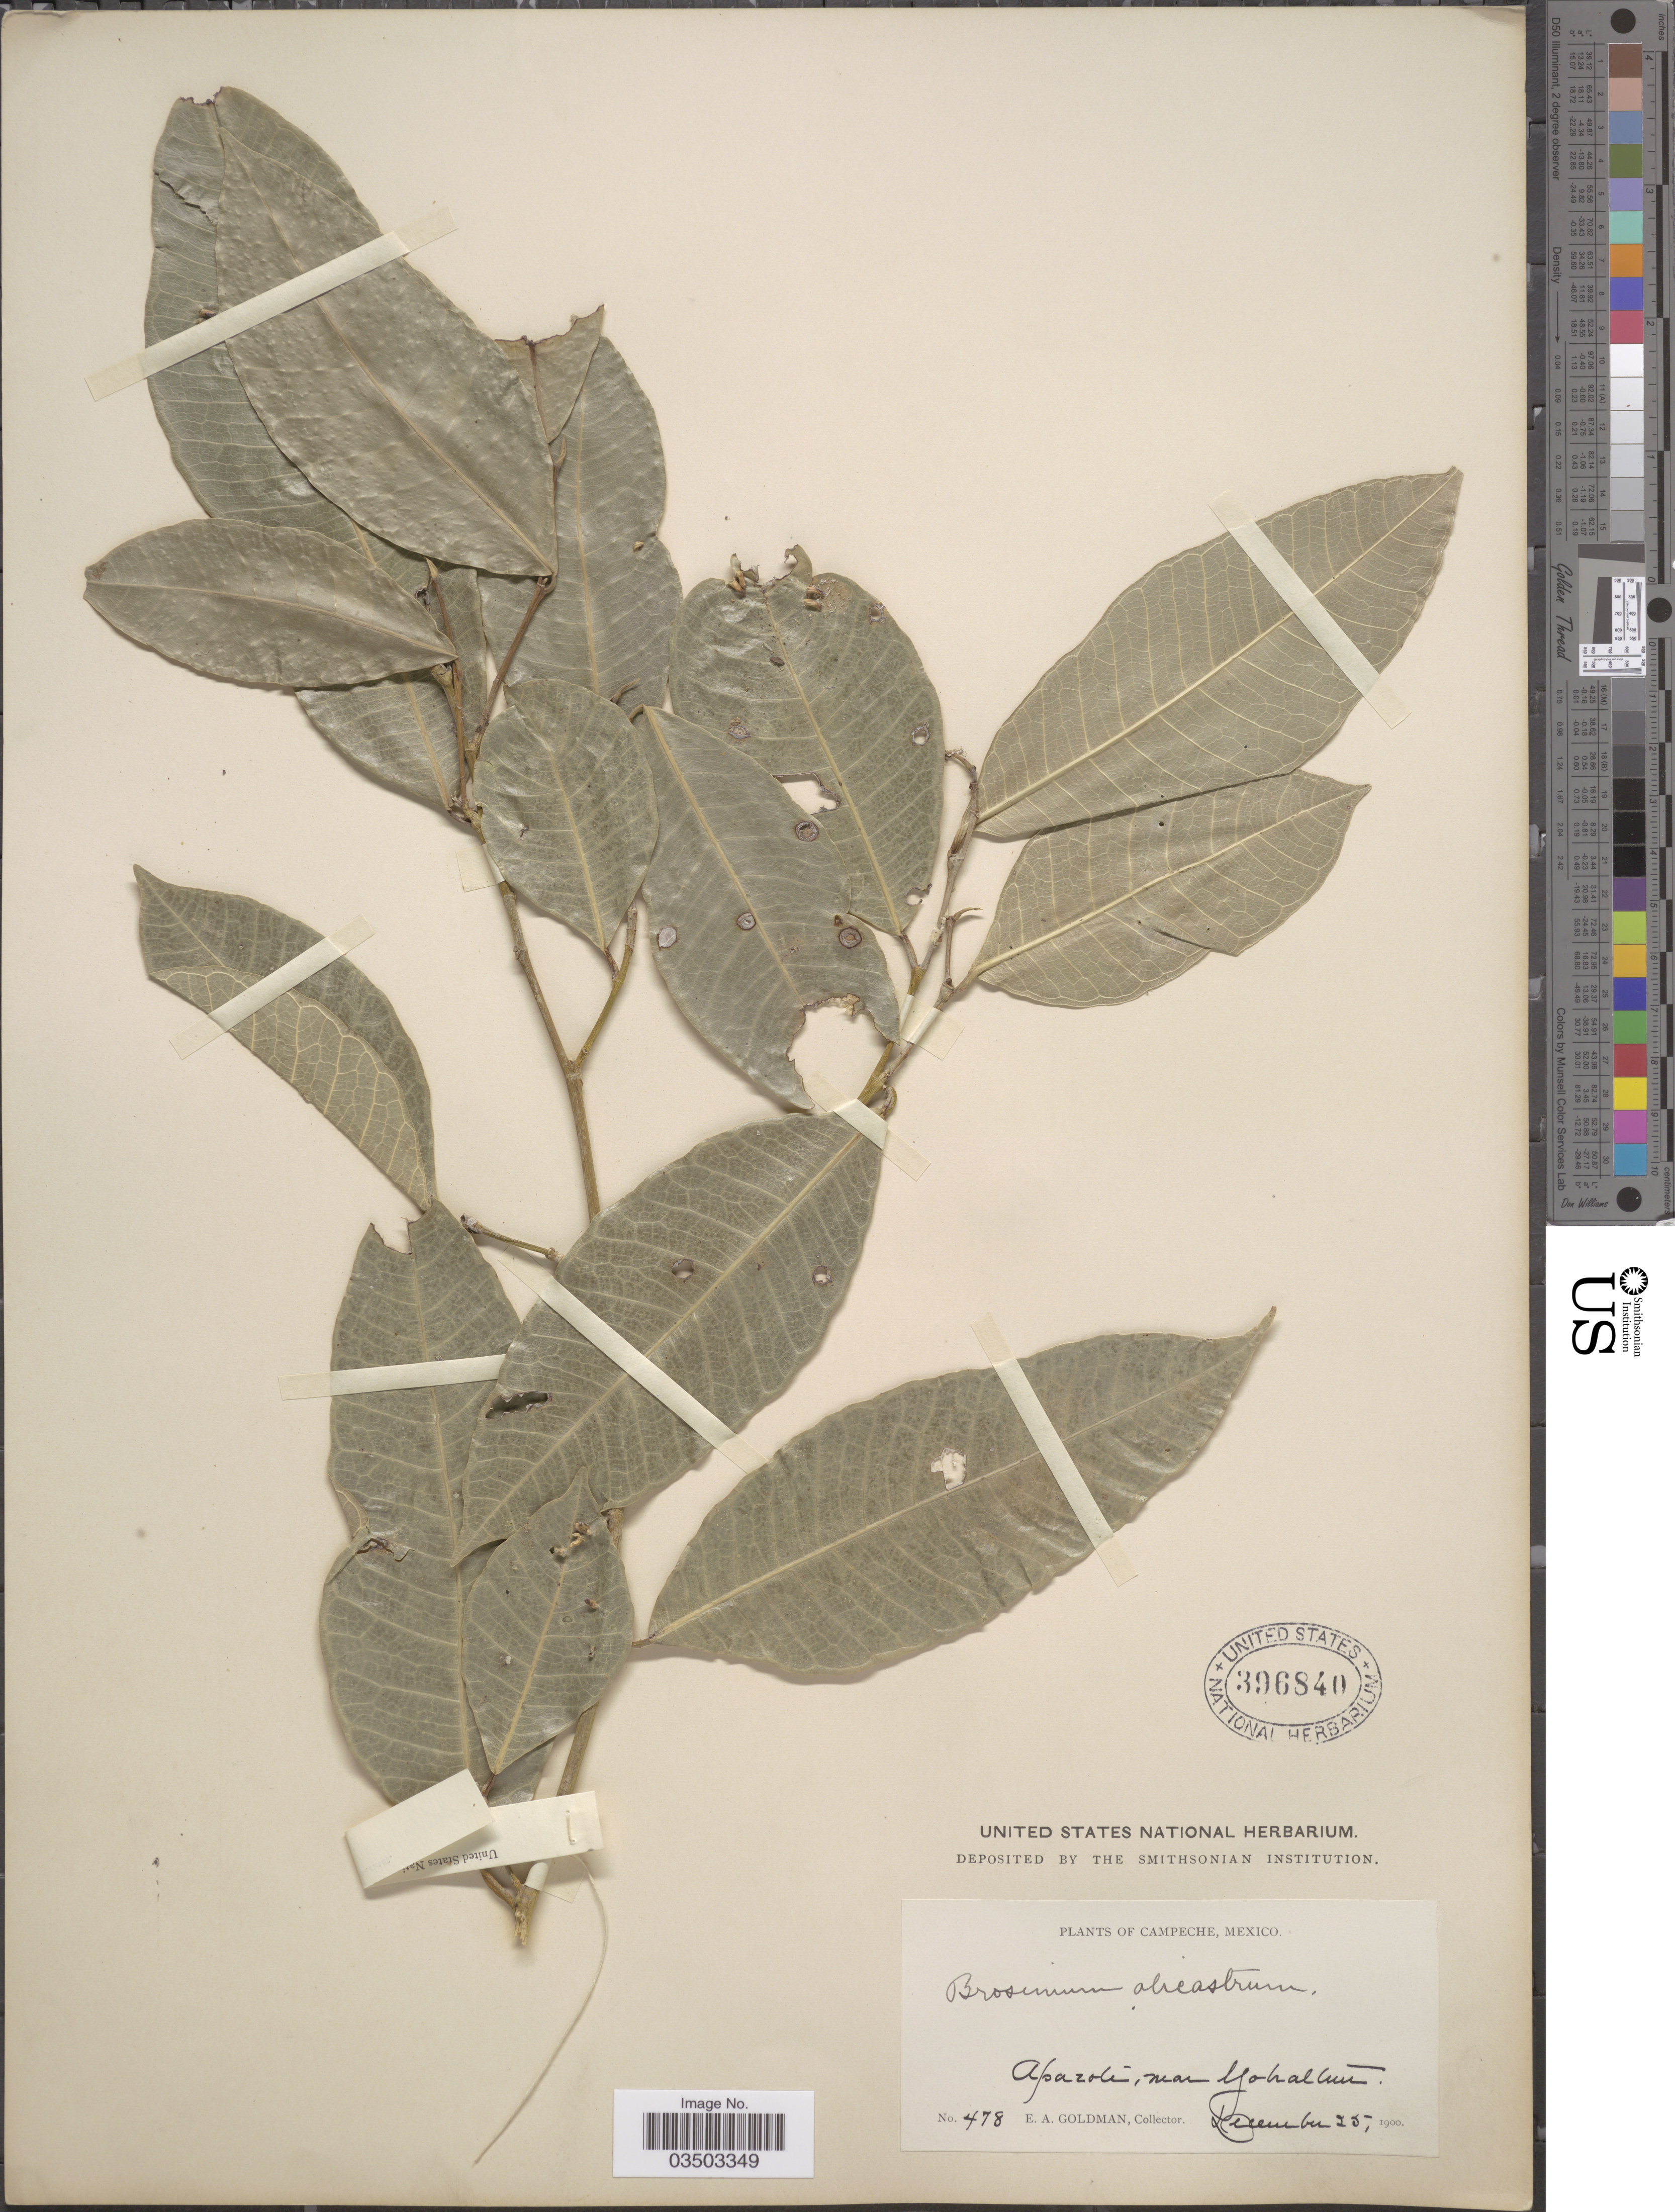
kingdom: Plantae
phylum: Tracheophyta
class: Magnoliopsida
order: Rosales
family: Moraceae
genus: Brosimum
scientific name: Brosimum alicastrum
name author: Sw.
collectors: E. A. Goldman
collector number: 478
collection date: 1900-12-25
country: Mexico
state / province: Campeche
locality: Apazoli, near Yohaltun.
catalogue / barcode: US 396840